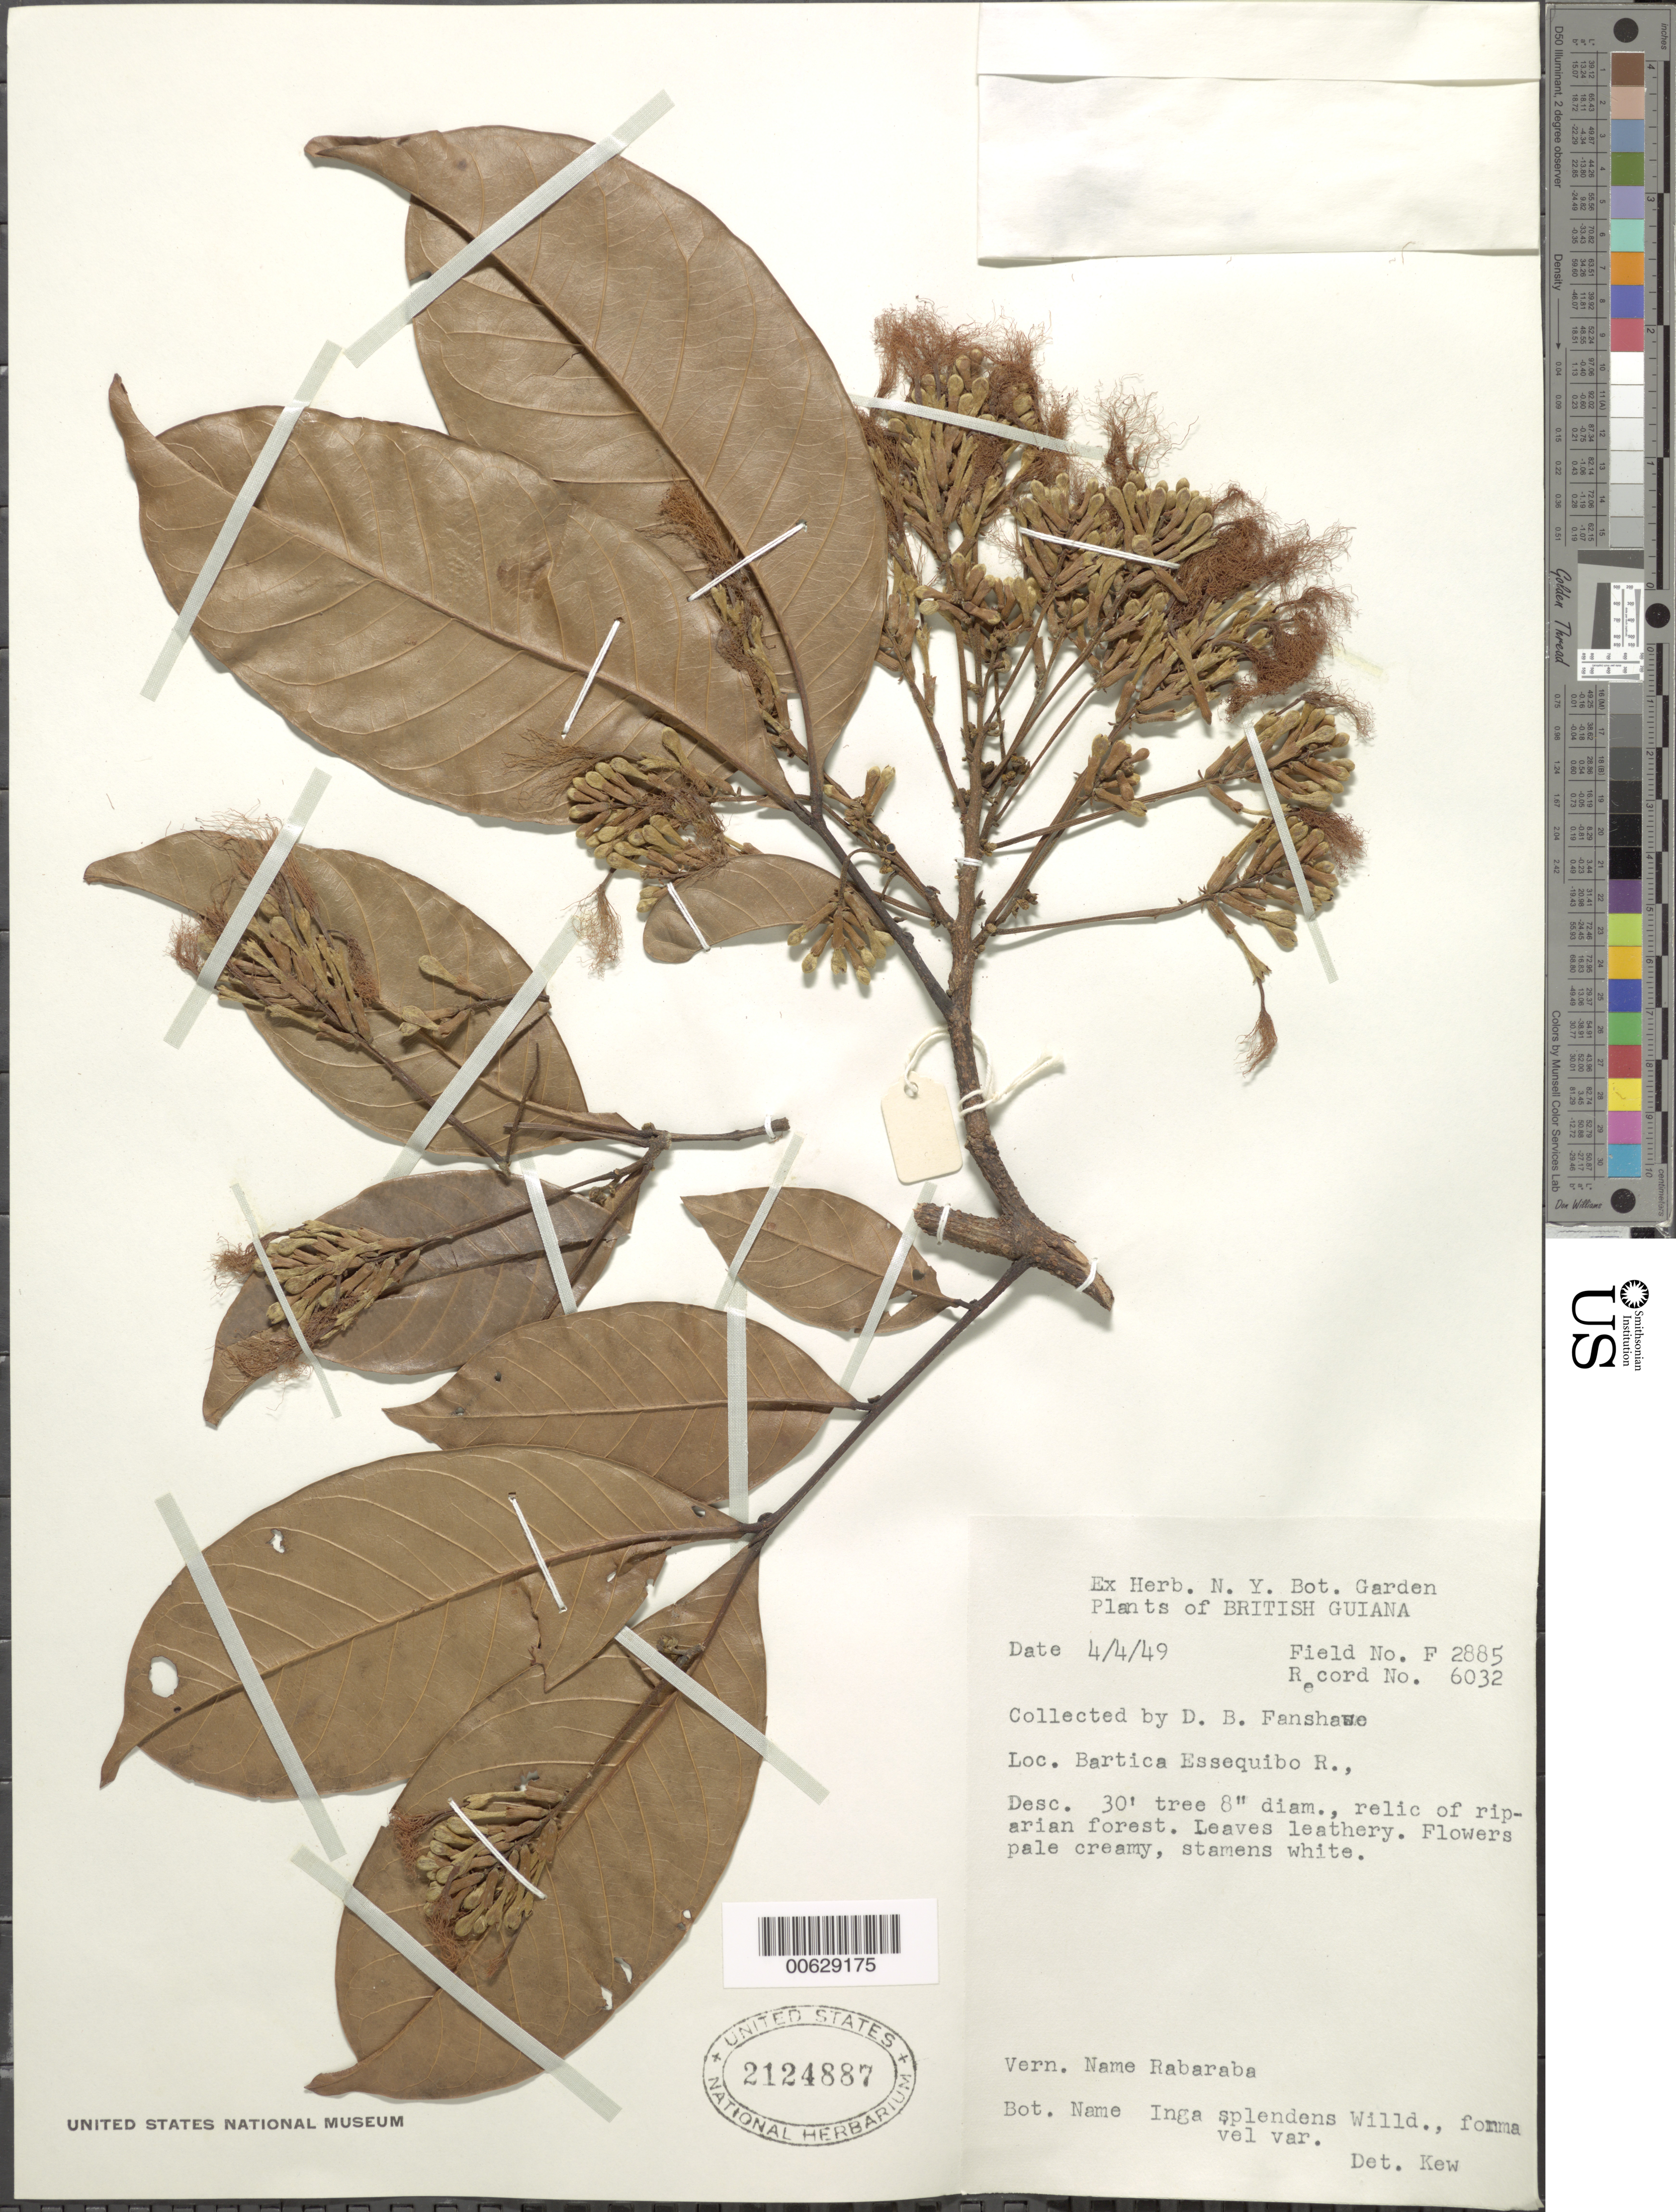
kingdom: Plantae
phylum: Tracheophyta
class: Magnoliopsida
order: Fabales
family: Fabaceae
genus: Inga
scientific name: Inga splendens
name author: Willd.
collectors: D. B. Fanshawe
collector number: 6032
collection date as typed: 4-Apr-49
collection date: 1949-04-04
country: Guyana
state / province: Cuyuni-Mazaruni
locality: Bartica, Essequibo R.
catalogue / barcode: US 2124887